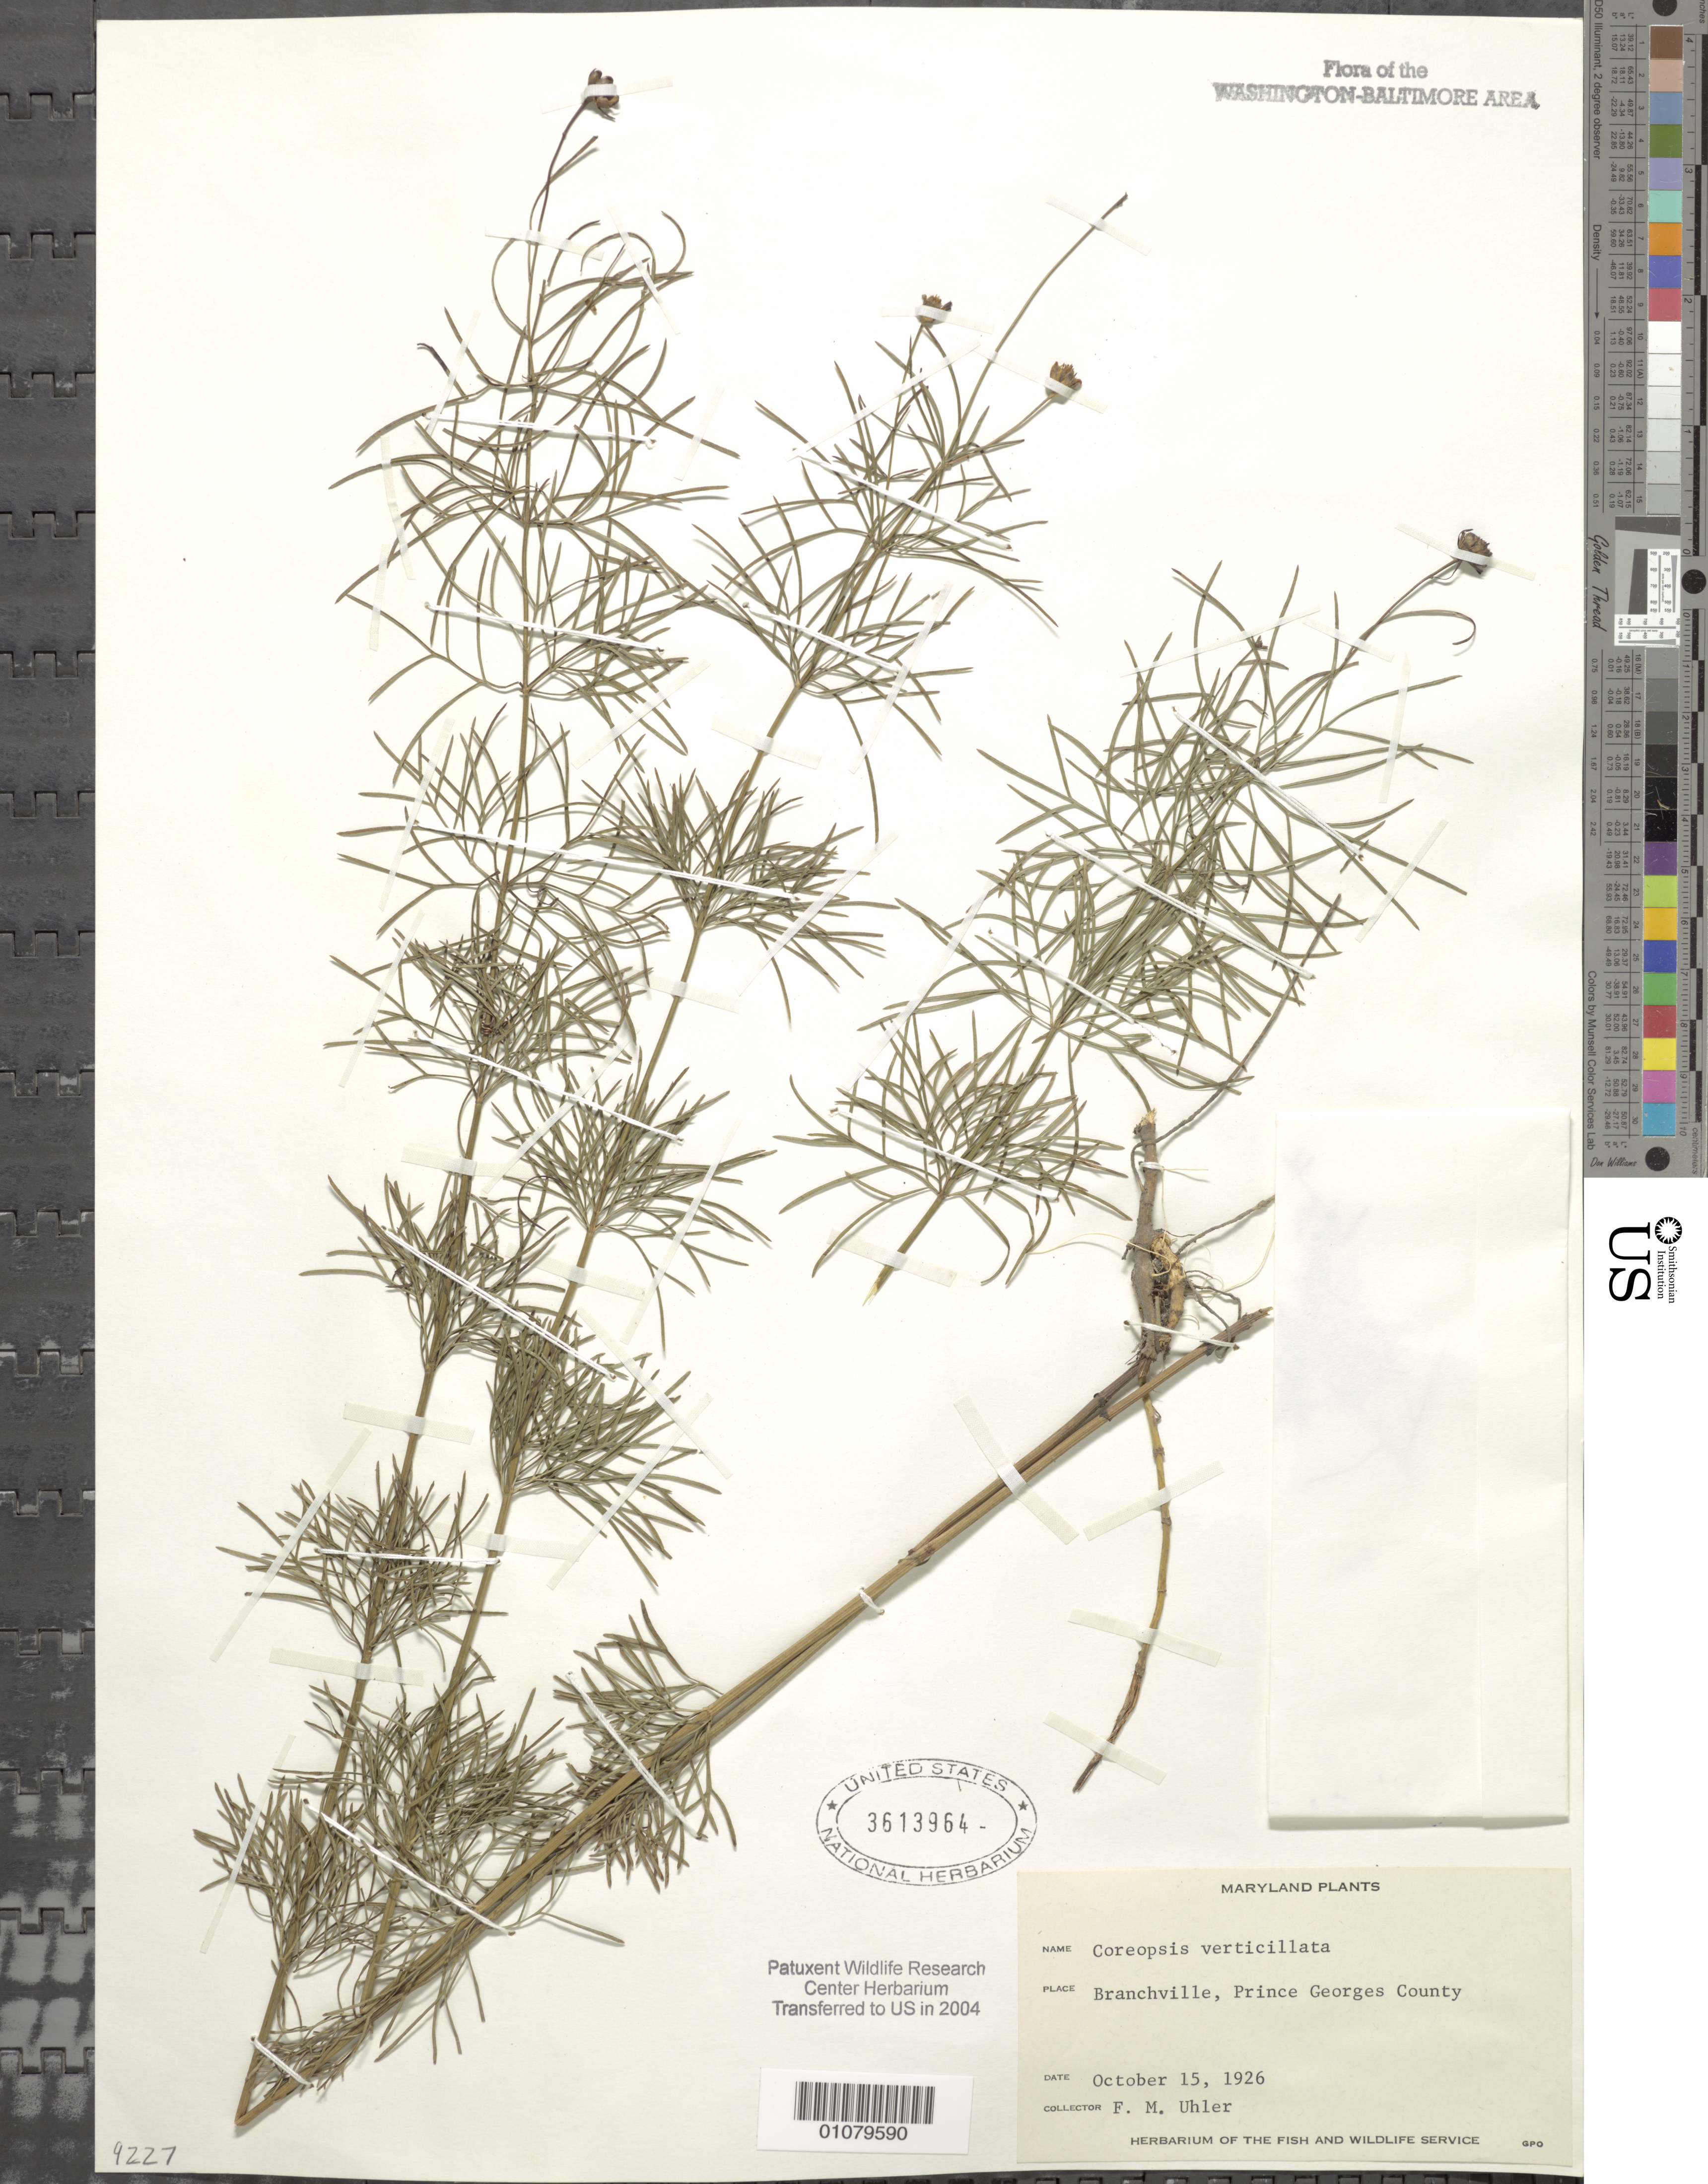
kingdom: Plantae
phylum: Tracheophyta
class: Magnoliopsida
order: Asterales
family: Asteraceae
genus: Coreopsis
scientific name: Coreopsis verticillata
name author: L.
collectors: F. M. Uhler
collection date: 1926-10-15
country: United States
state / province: Maryland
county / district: Prince George's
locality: Branchville.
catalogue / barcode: US 3613964